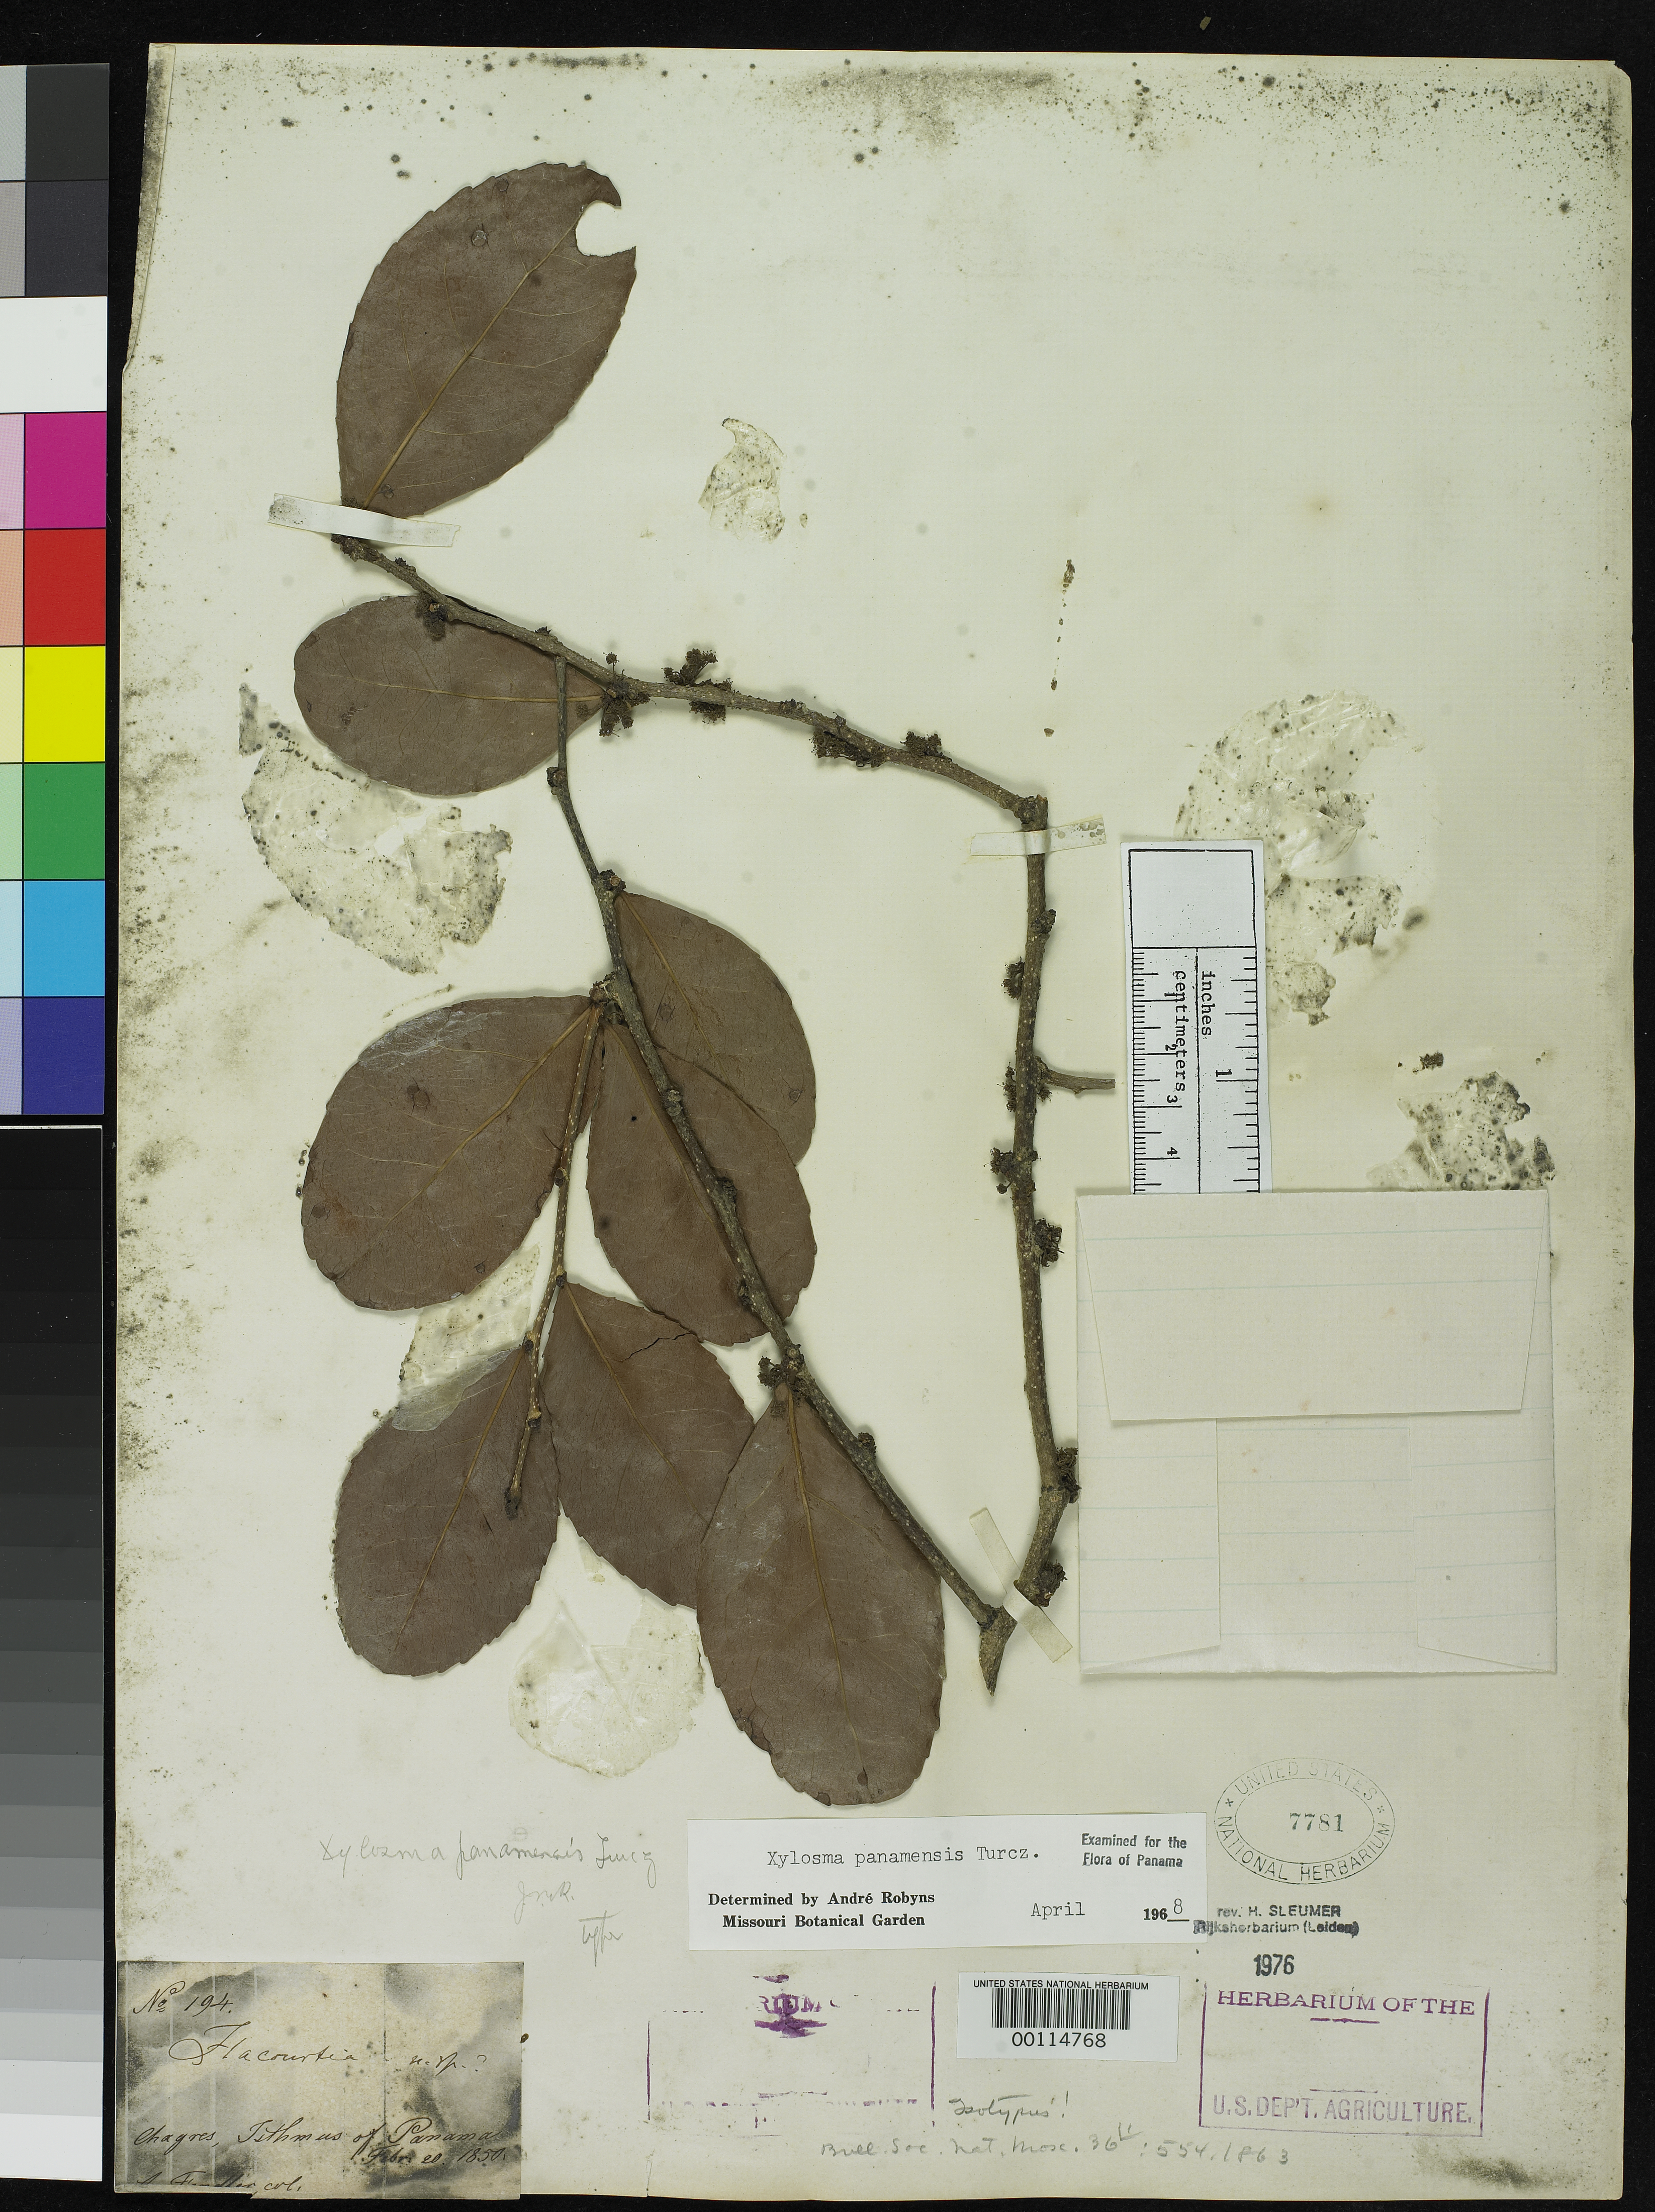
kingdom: Plantae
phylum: Tracheophyta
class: Magnoliopsida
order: Malpighiales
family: Salicaceae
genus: Xylosma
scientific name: Xylosma panamensis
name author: Turcz.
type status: Isotype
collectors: A. Fendler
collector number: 194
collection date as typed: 20 Feb 1850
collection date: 1850-02-20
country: Panama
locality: Isthmus of Panama, Chagres.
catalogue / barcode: US 7781